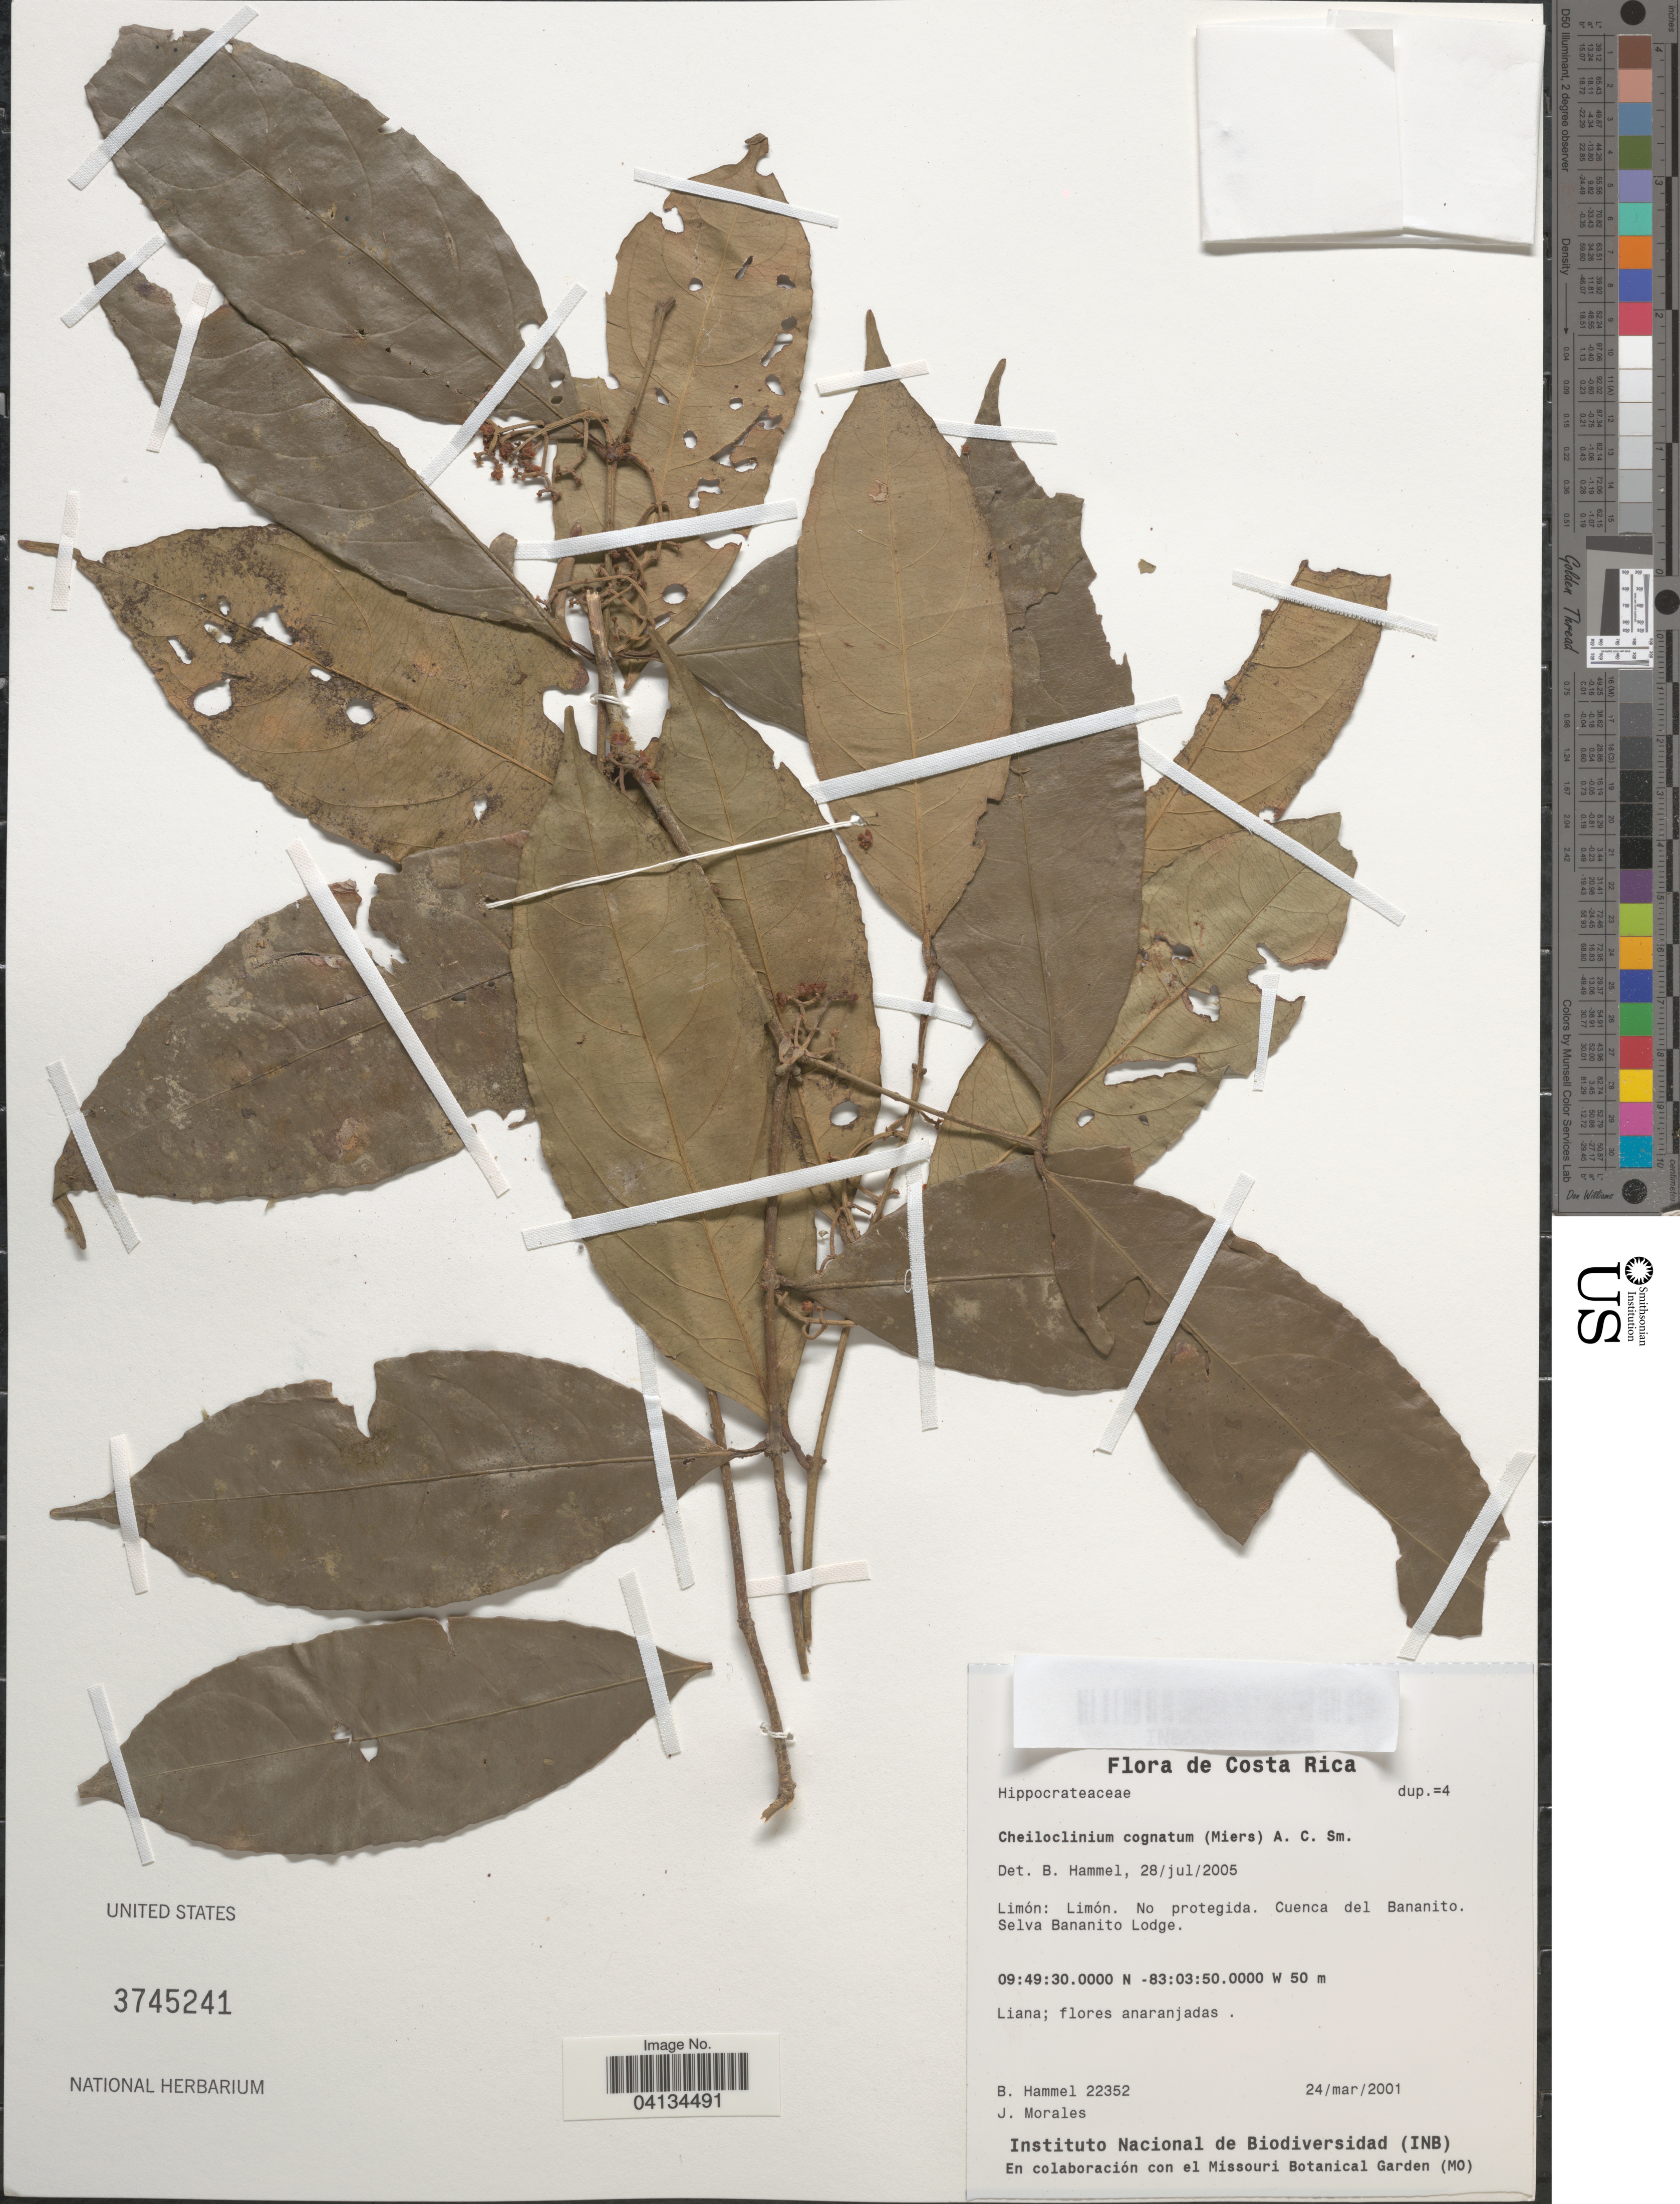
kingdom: Plantae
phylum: Tracheophyta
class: Magnoliopsida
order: Celastrales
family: Celastraceae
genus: Cheiloclinium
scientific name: Cheiloclinium cognatum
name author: (Miers) A.C. Sm.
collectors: B. Hammel & J. Morales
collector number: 22352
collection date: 2001-03-24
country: Costa Rica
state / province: Limón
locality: Limón. No protegida. Cuencal del Bananito. Selva Bananito Lodge.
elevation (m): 50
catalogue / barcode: US 3745241